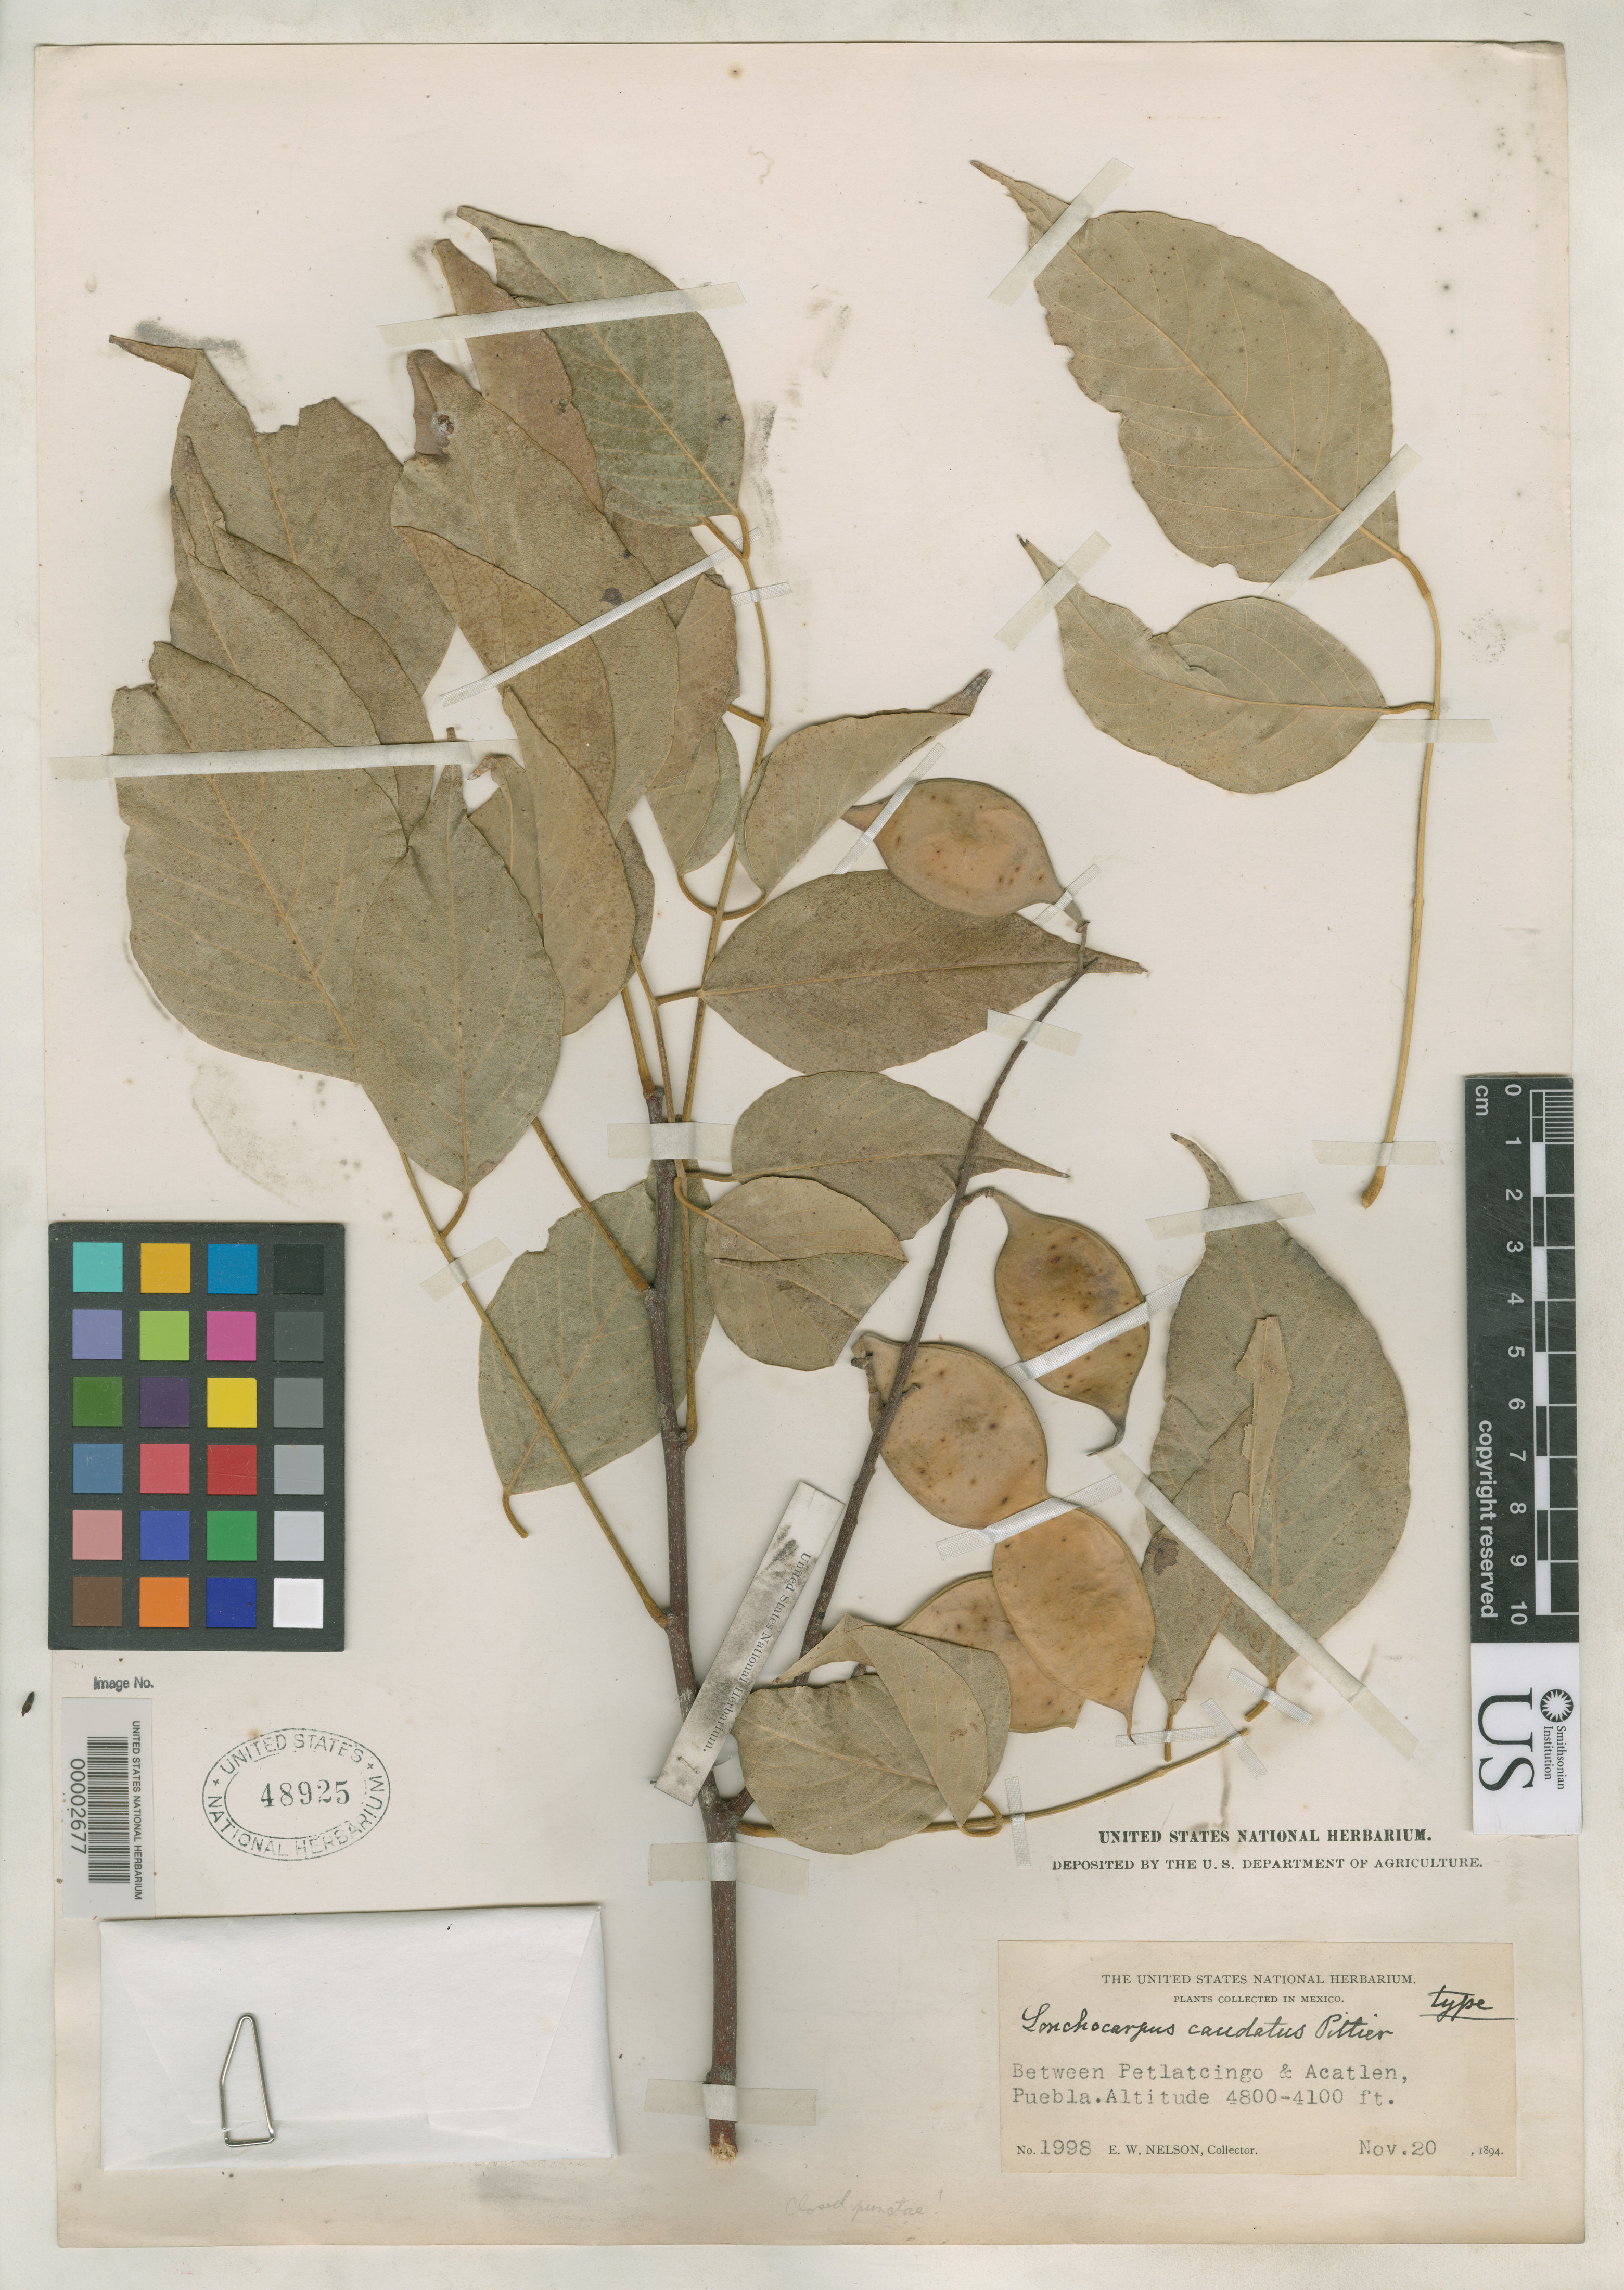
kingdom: Plantae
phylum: Tracheophyta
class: Magnoliopsida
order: Fabales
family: Fabaceae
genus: Lonchocarpus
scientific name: Lonchocarpus caudatus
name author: Pittier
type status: Holotype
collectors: E. W. Nelson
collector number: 1998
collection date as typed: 20 Nov 1894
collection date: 1894-11-20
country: Mexico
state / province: Puebla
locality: Between Petlancinqo and Acatlan.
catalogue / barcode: US 48925